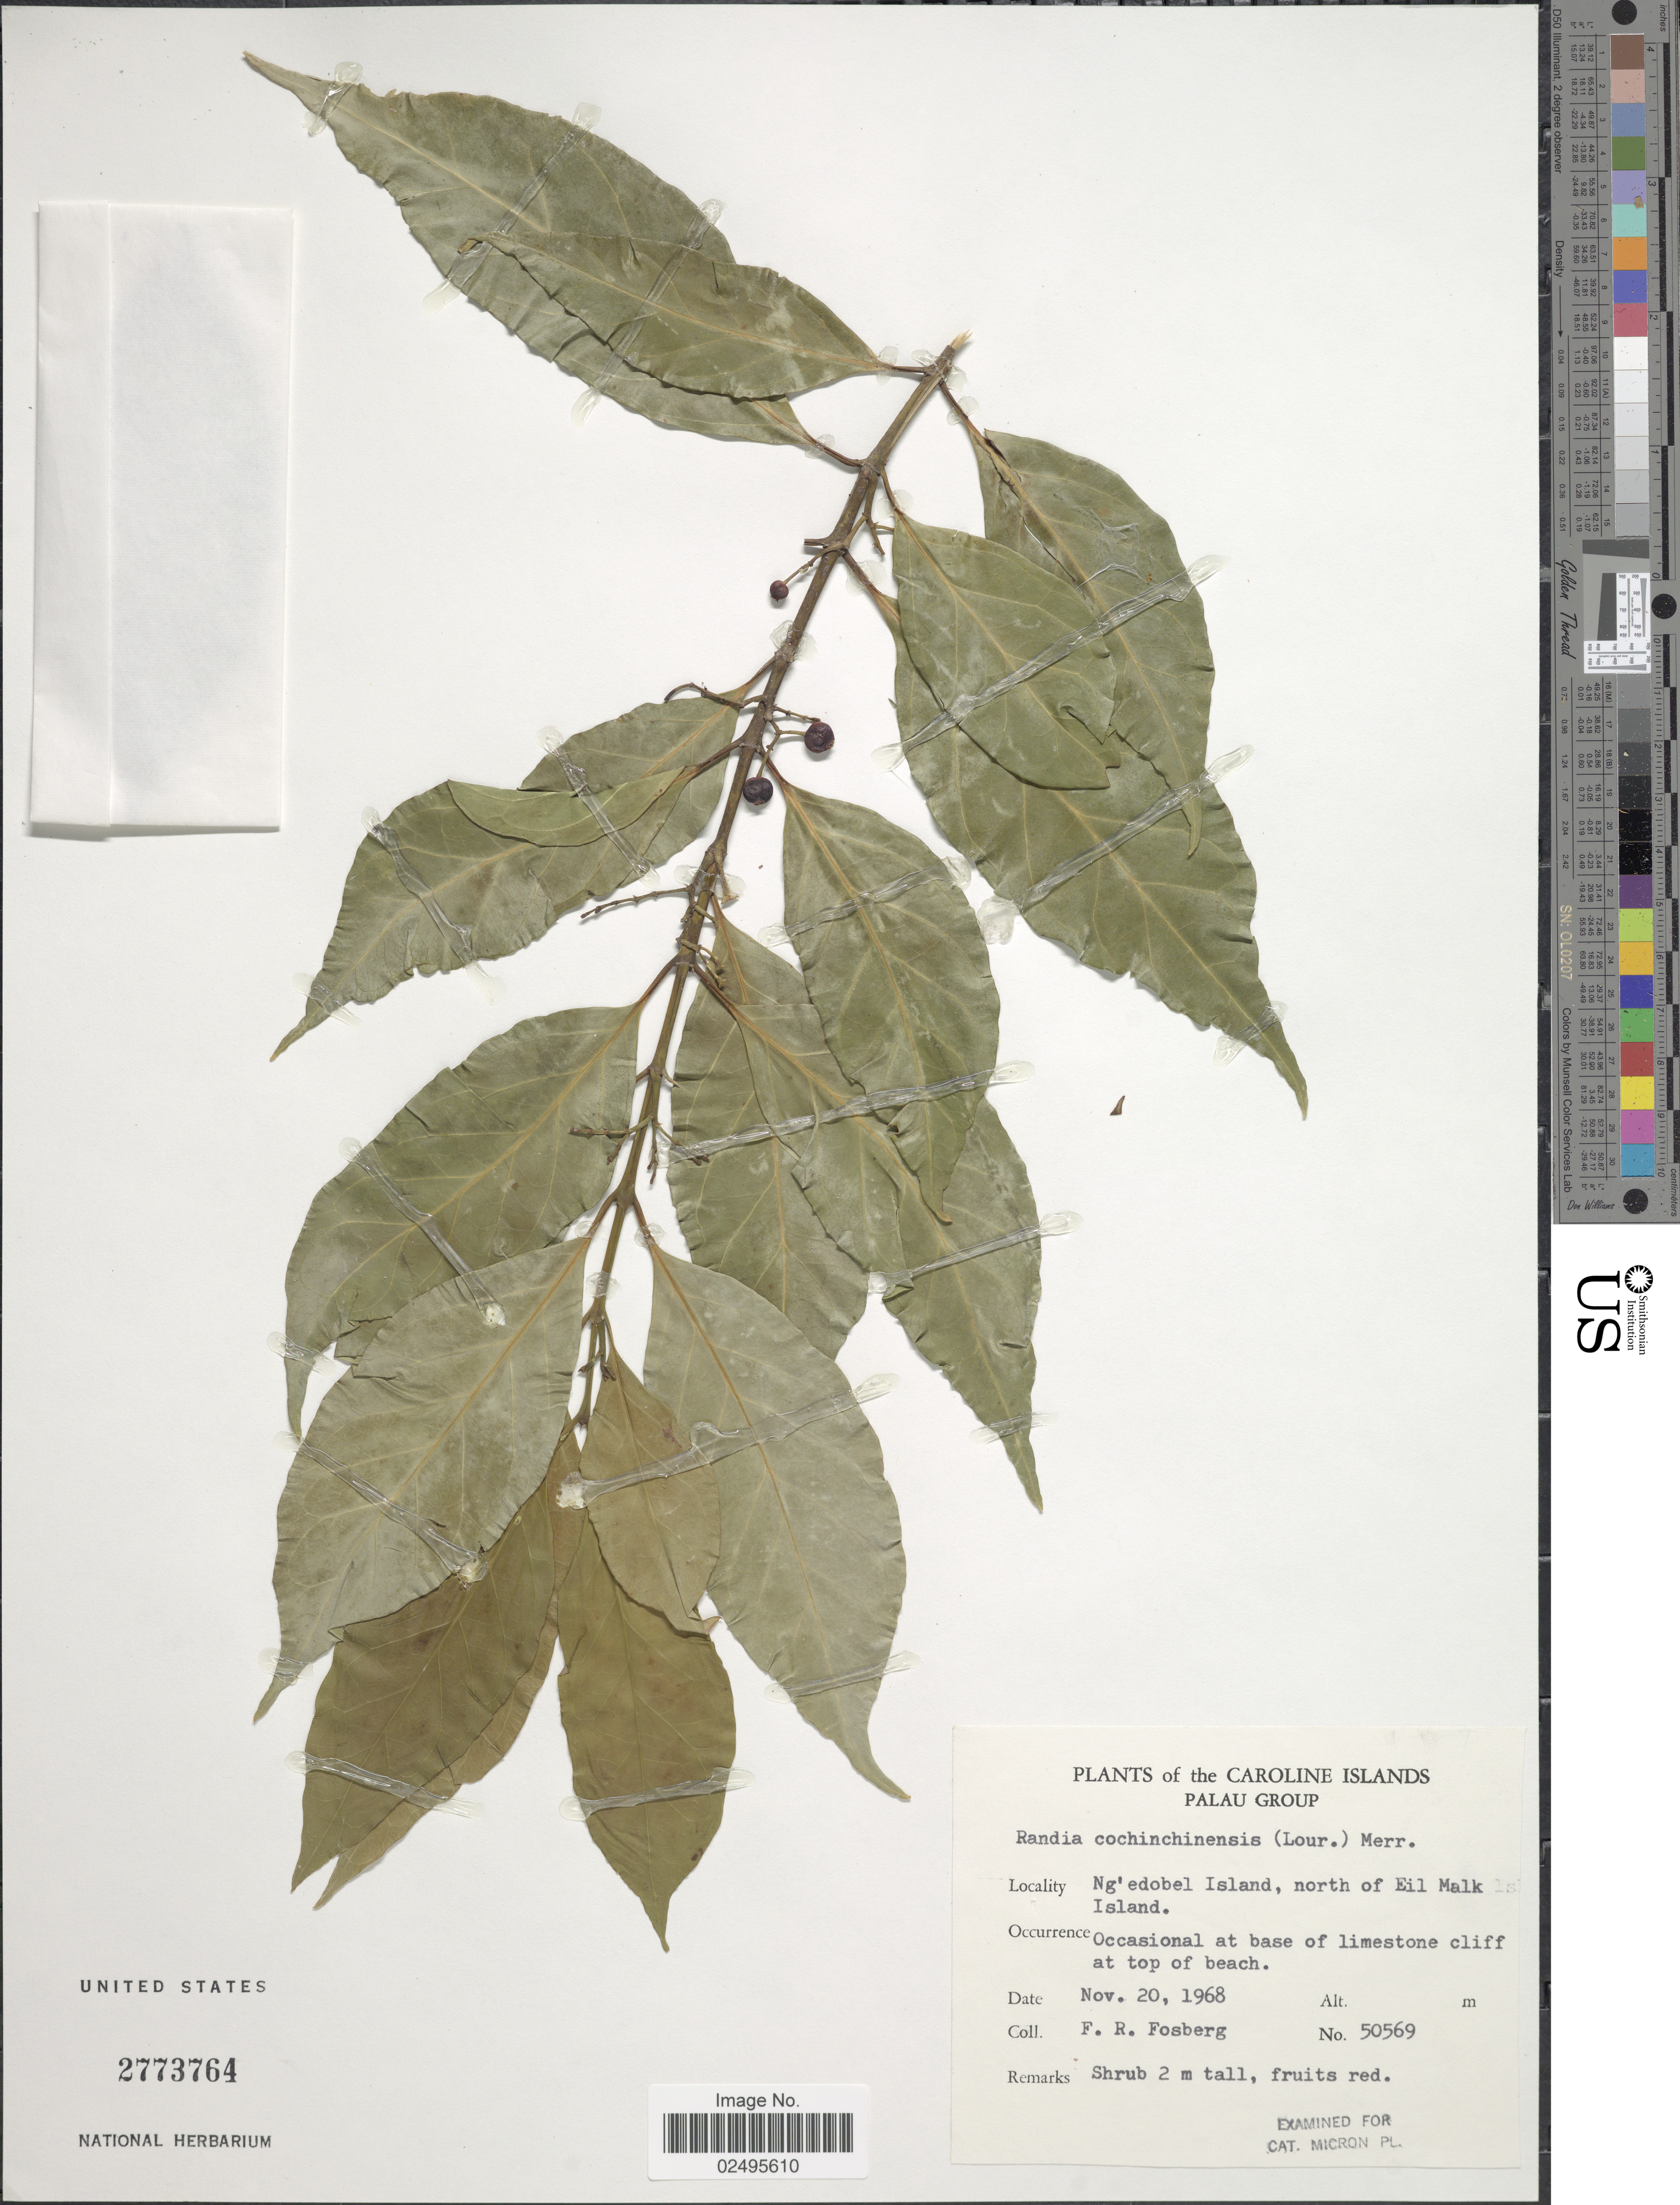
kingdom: Plantae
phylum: Tracheophyta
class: Magnoliopsida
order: Gentianales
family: Rubiaceae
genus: Aidia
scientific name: Aidia graeffei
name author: (Reinecke) Tirveng.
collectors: F. R. Fosberg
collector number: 50569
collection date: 1968-11-20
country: Palau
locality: The Caroline Islands. Palau Group. Ng'edobel Island. North of Eil Malk Island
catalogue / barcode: US 2773764